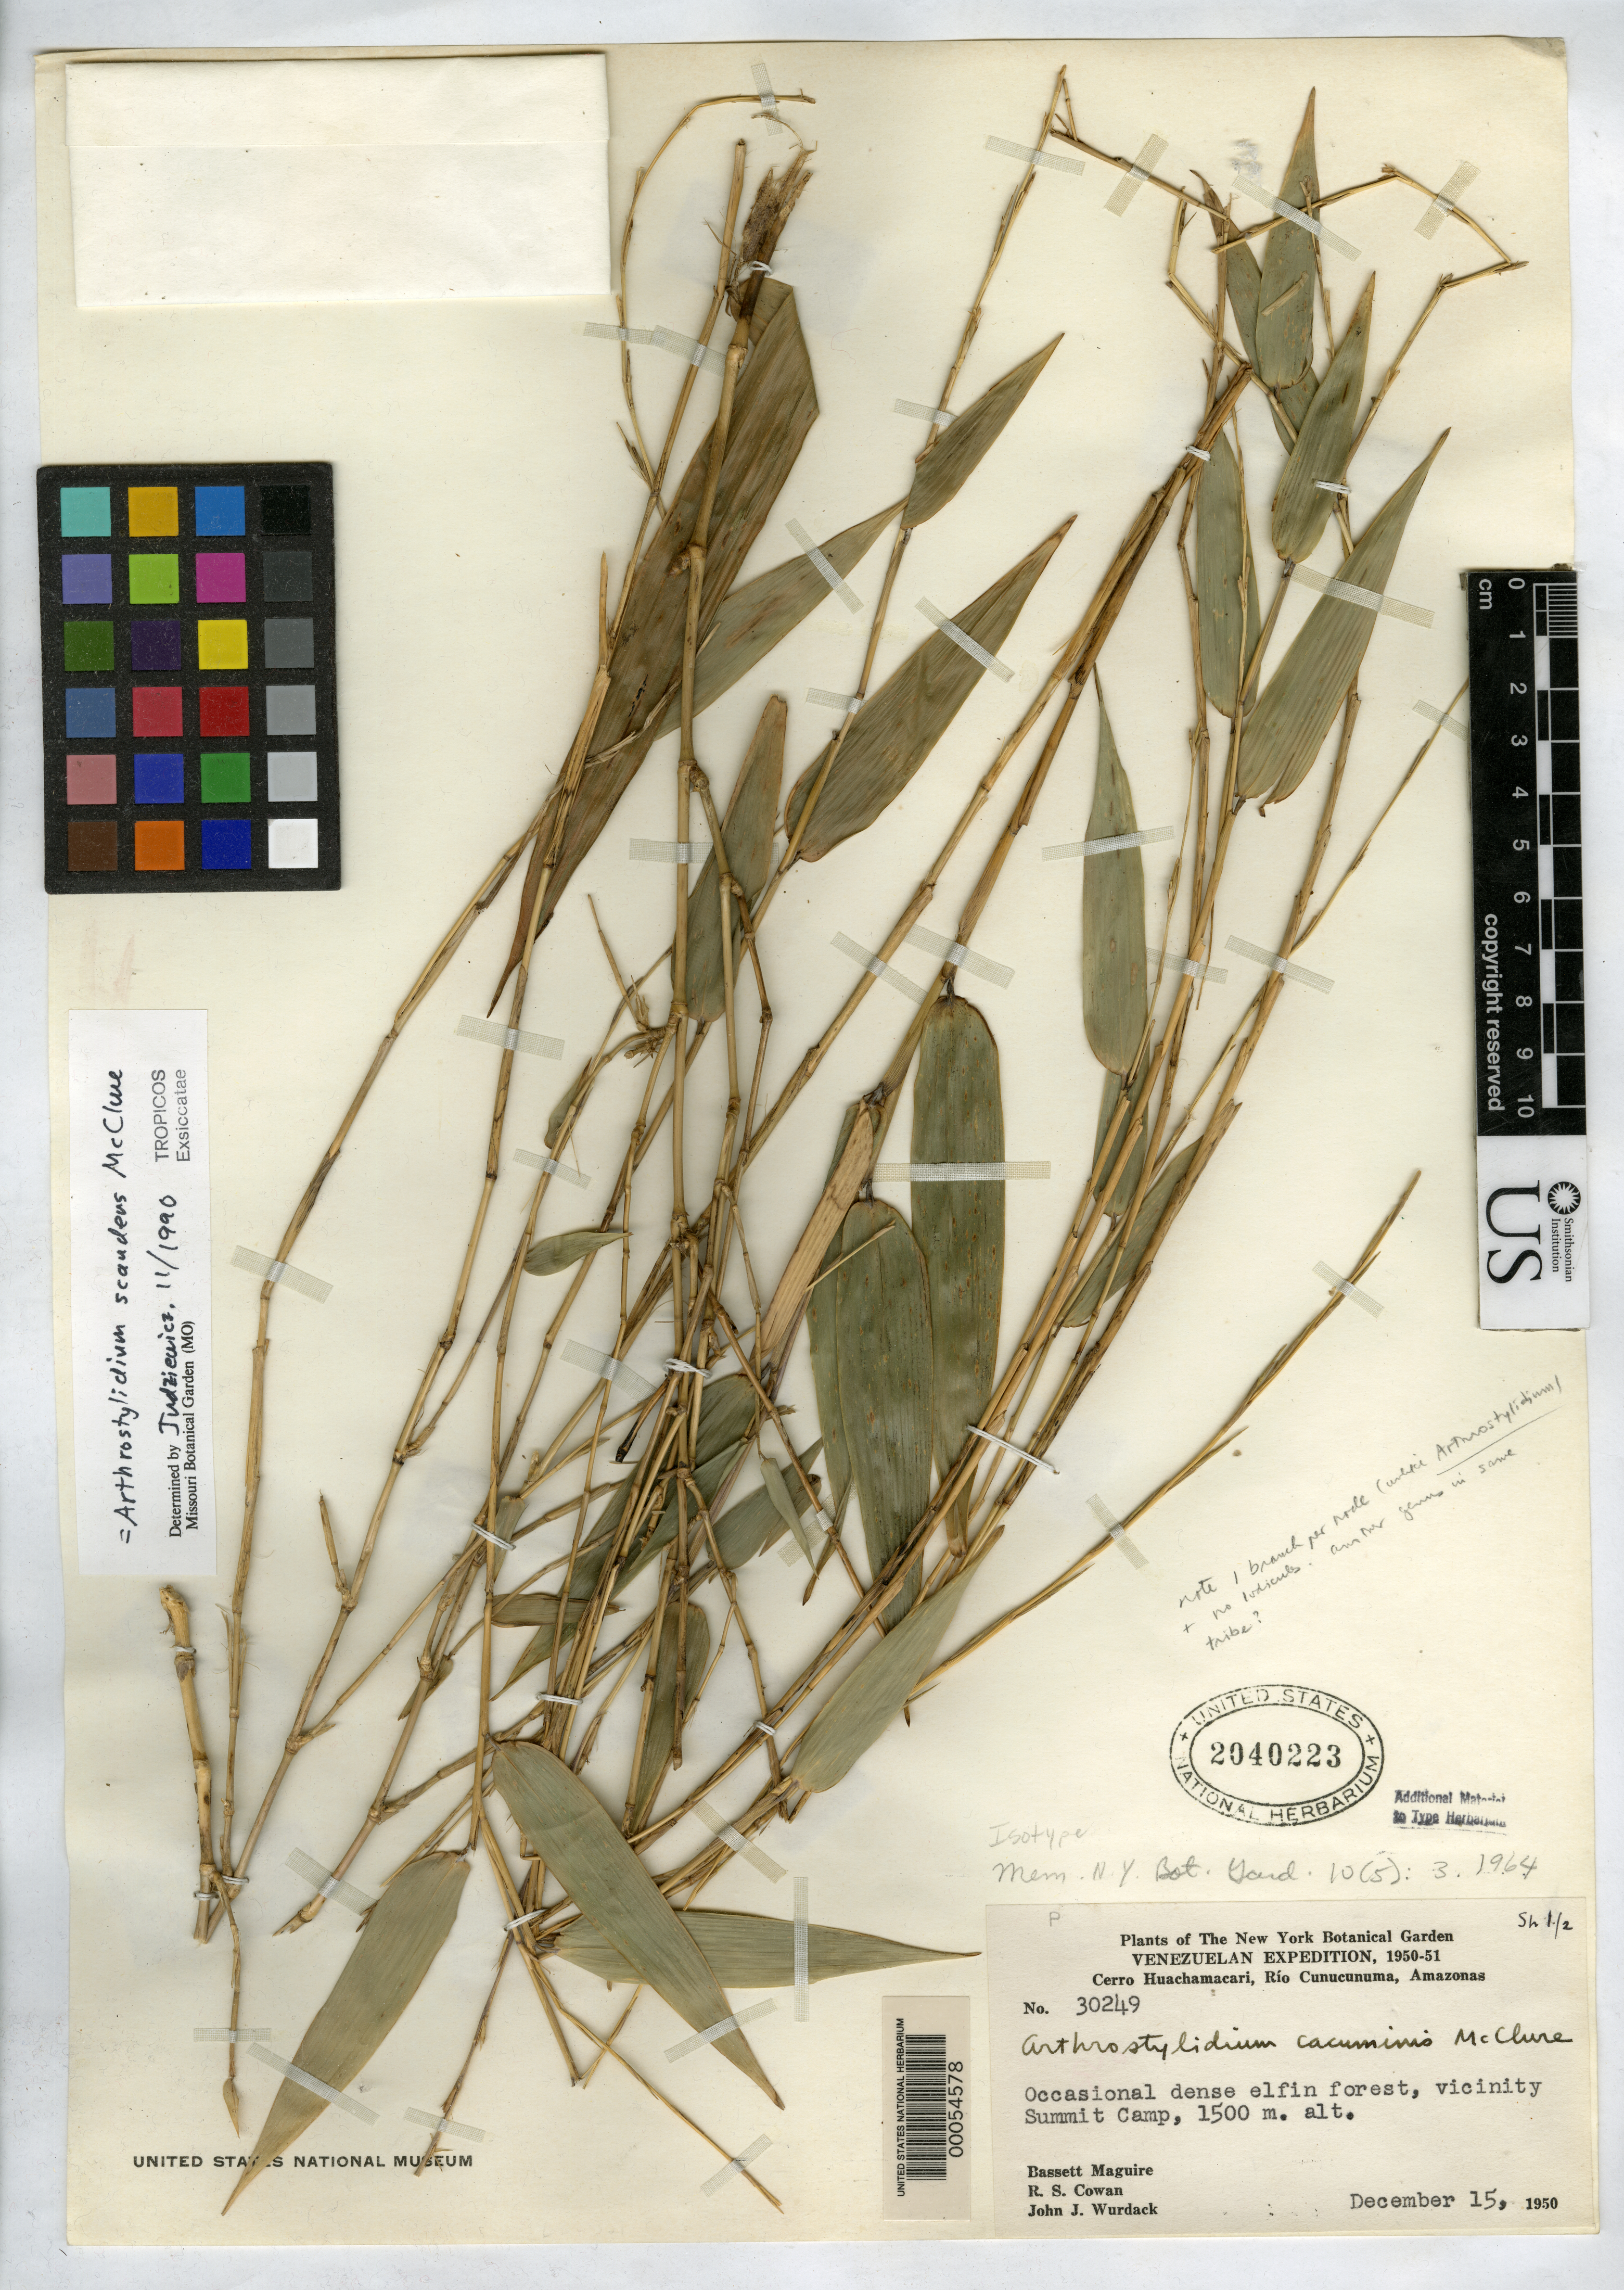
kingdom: Plantae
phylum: Tracheophyta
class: Liliopsida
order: Poales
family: Poaceae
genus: Arthrostylidium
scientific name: Arthrostylidium cacuminis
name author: McClure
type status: Holotype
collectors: B. Maguire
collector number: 30249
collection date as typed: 15 Dec 1950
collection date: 1950-12-15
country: Venezuela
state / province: Amazonas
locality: Cerro Huachamacari, Rio Cunucunuma, summit camp.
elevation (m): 1500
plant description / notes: Specimen annotated as "isotype" (not McClure script) but 2 US sheets, USNH 2040223 & 2040224, are annotated "sh. 1/2" and "sh. 2/2", respectively. Protologue cites holotype at US but does not indicate whether holotype is mounted on 2 sheets (but cites no isotype at US).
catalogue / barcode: US 2040223